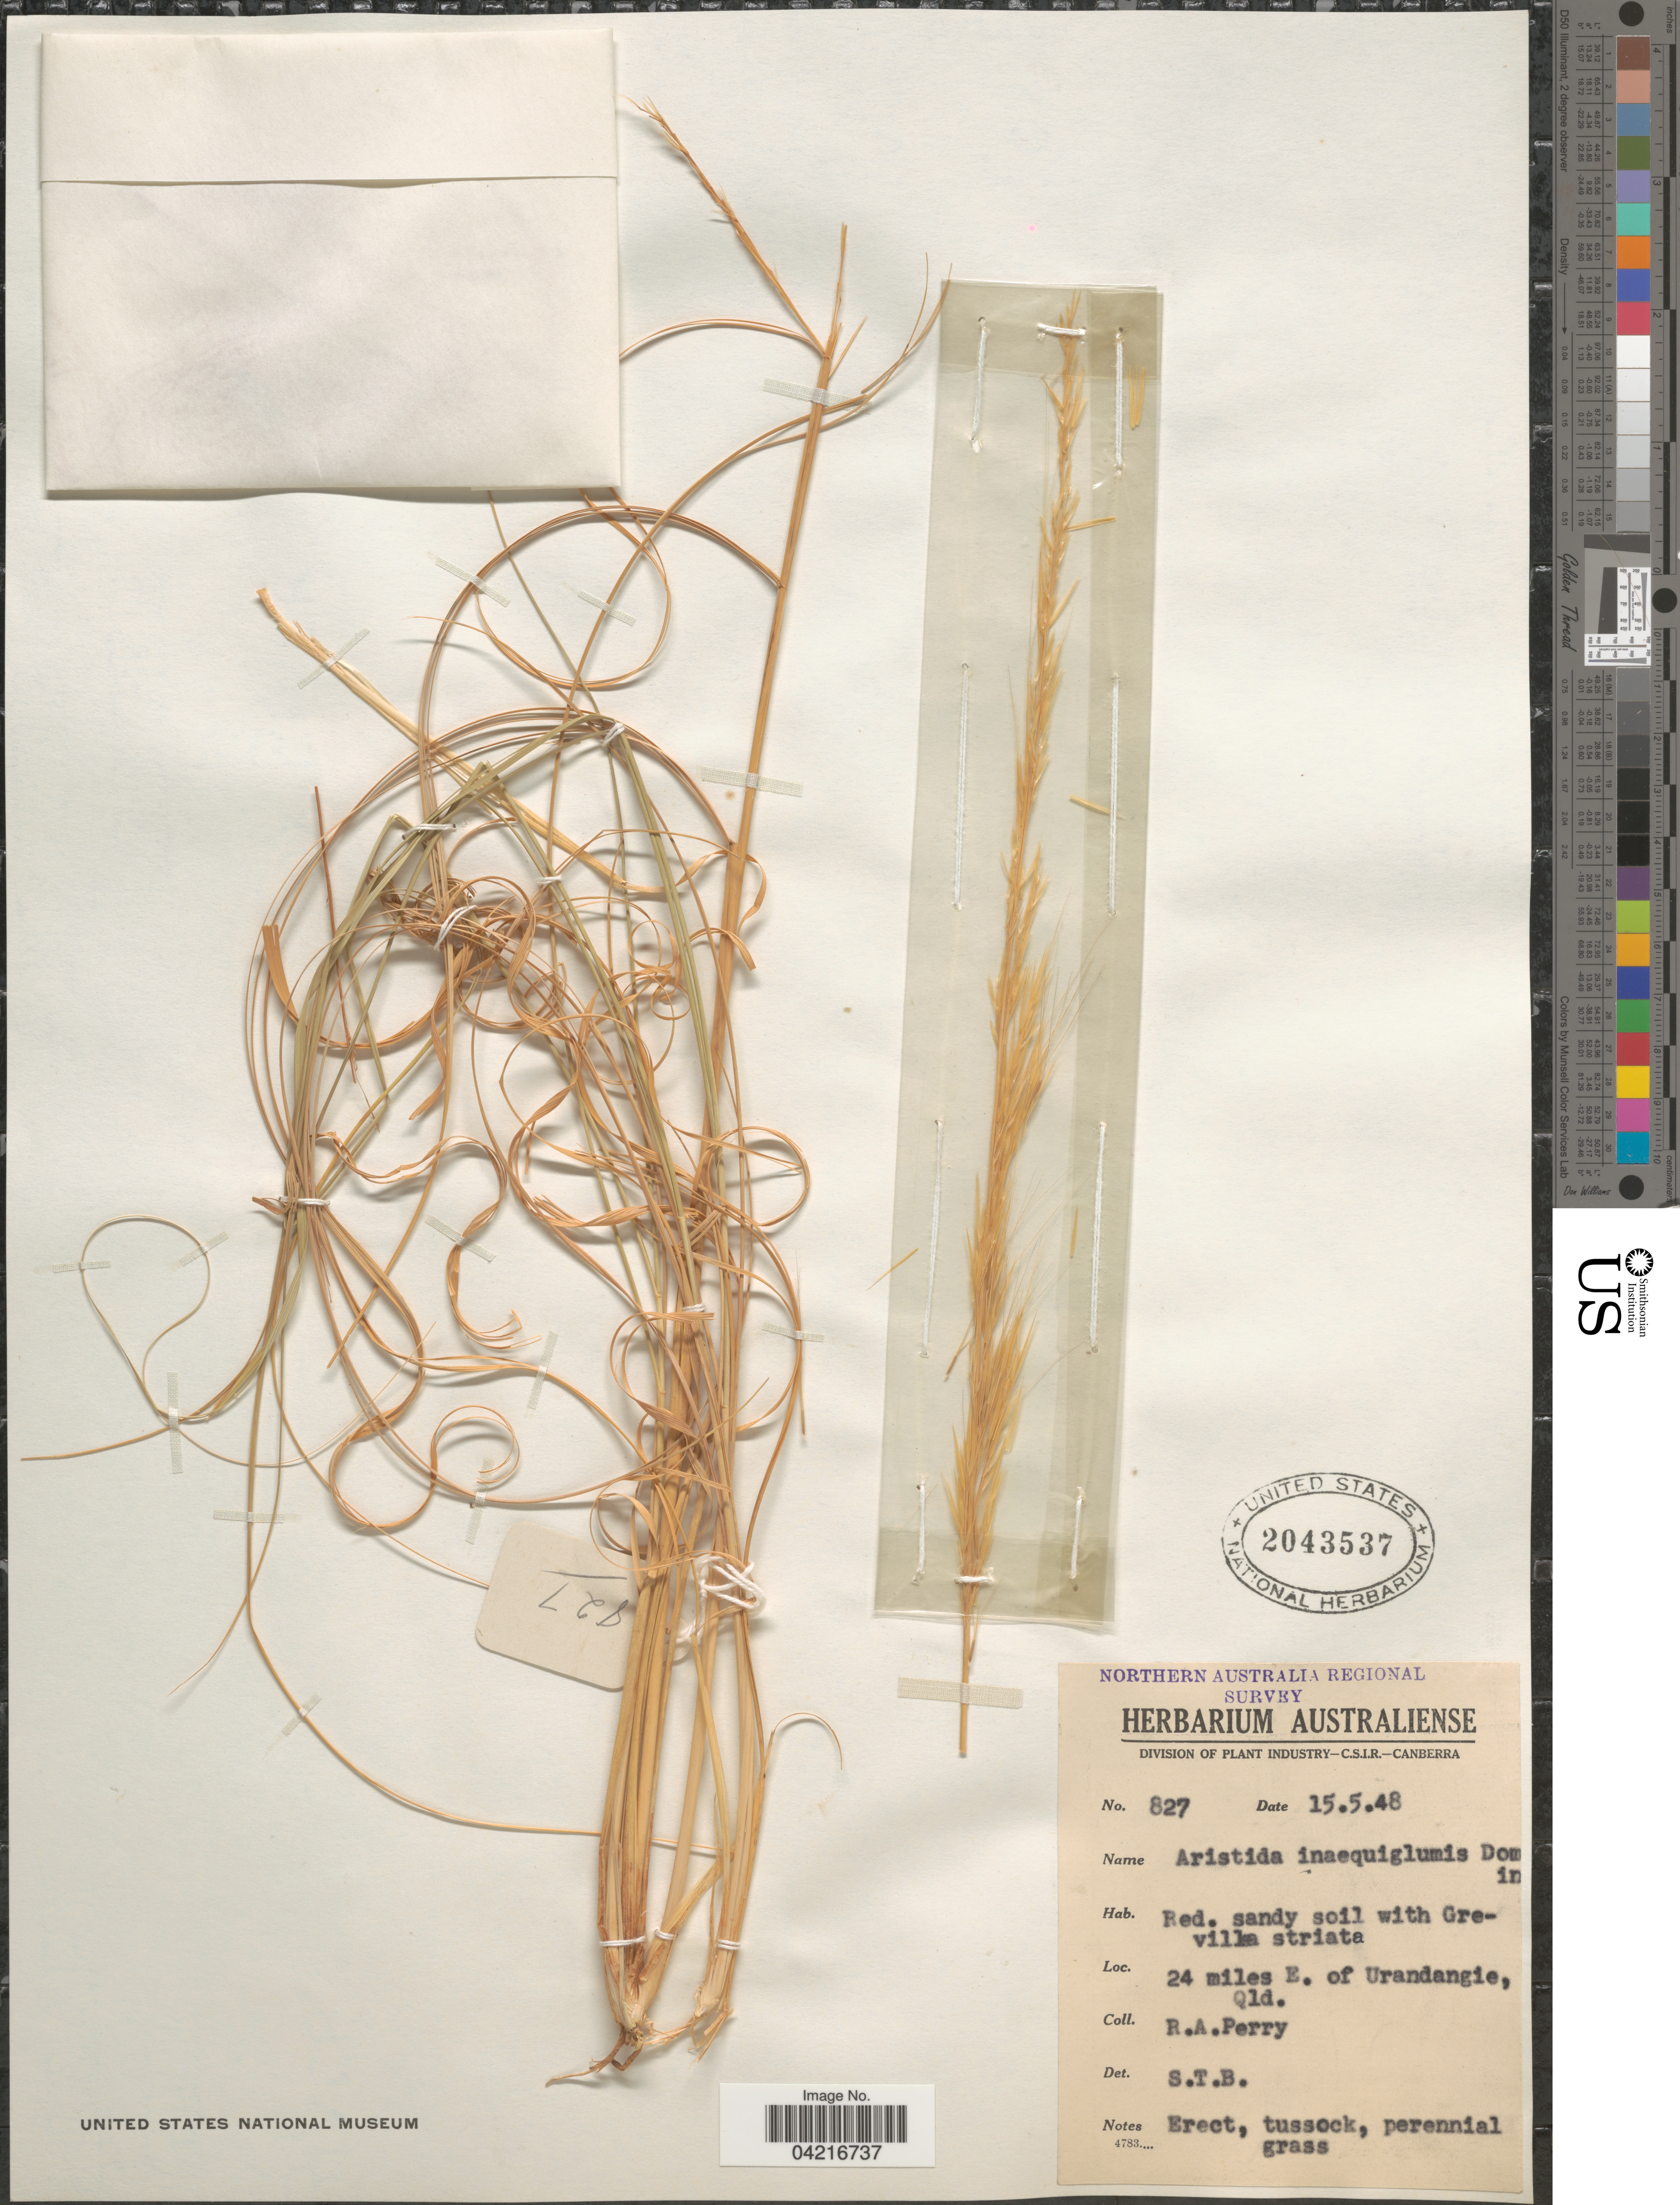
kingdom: Plantae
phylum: Tracheophyta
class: Liliopsida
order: Poales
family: Poaceae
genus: Aristida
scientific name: Aristida inaequiglumis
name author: Domin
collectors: Perry, R. A.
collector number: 827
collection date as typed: Transcribed d/m/y: 15/5/48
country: Australia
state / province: Queensland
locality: Northern Australia Regional Survey. 24 miles E. of Urandangie, Qld.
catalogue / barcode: US 2043537